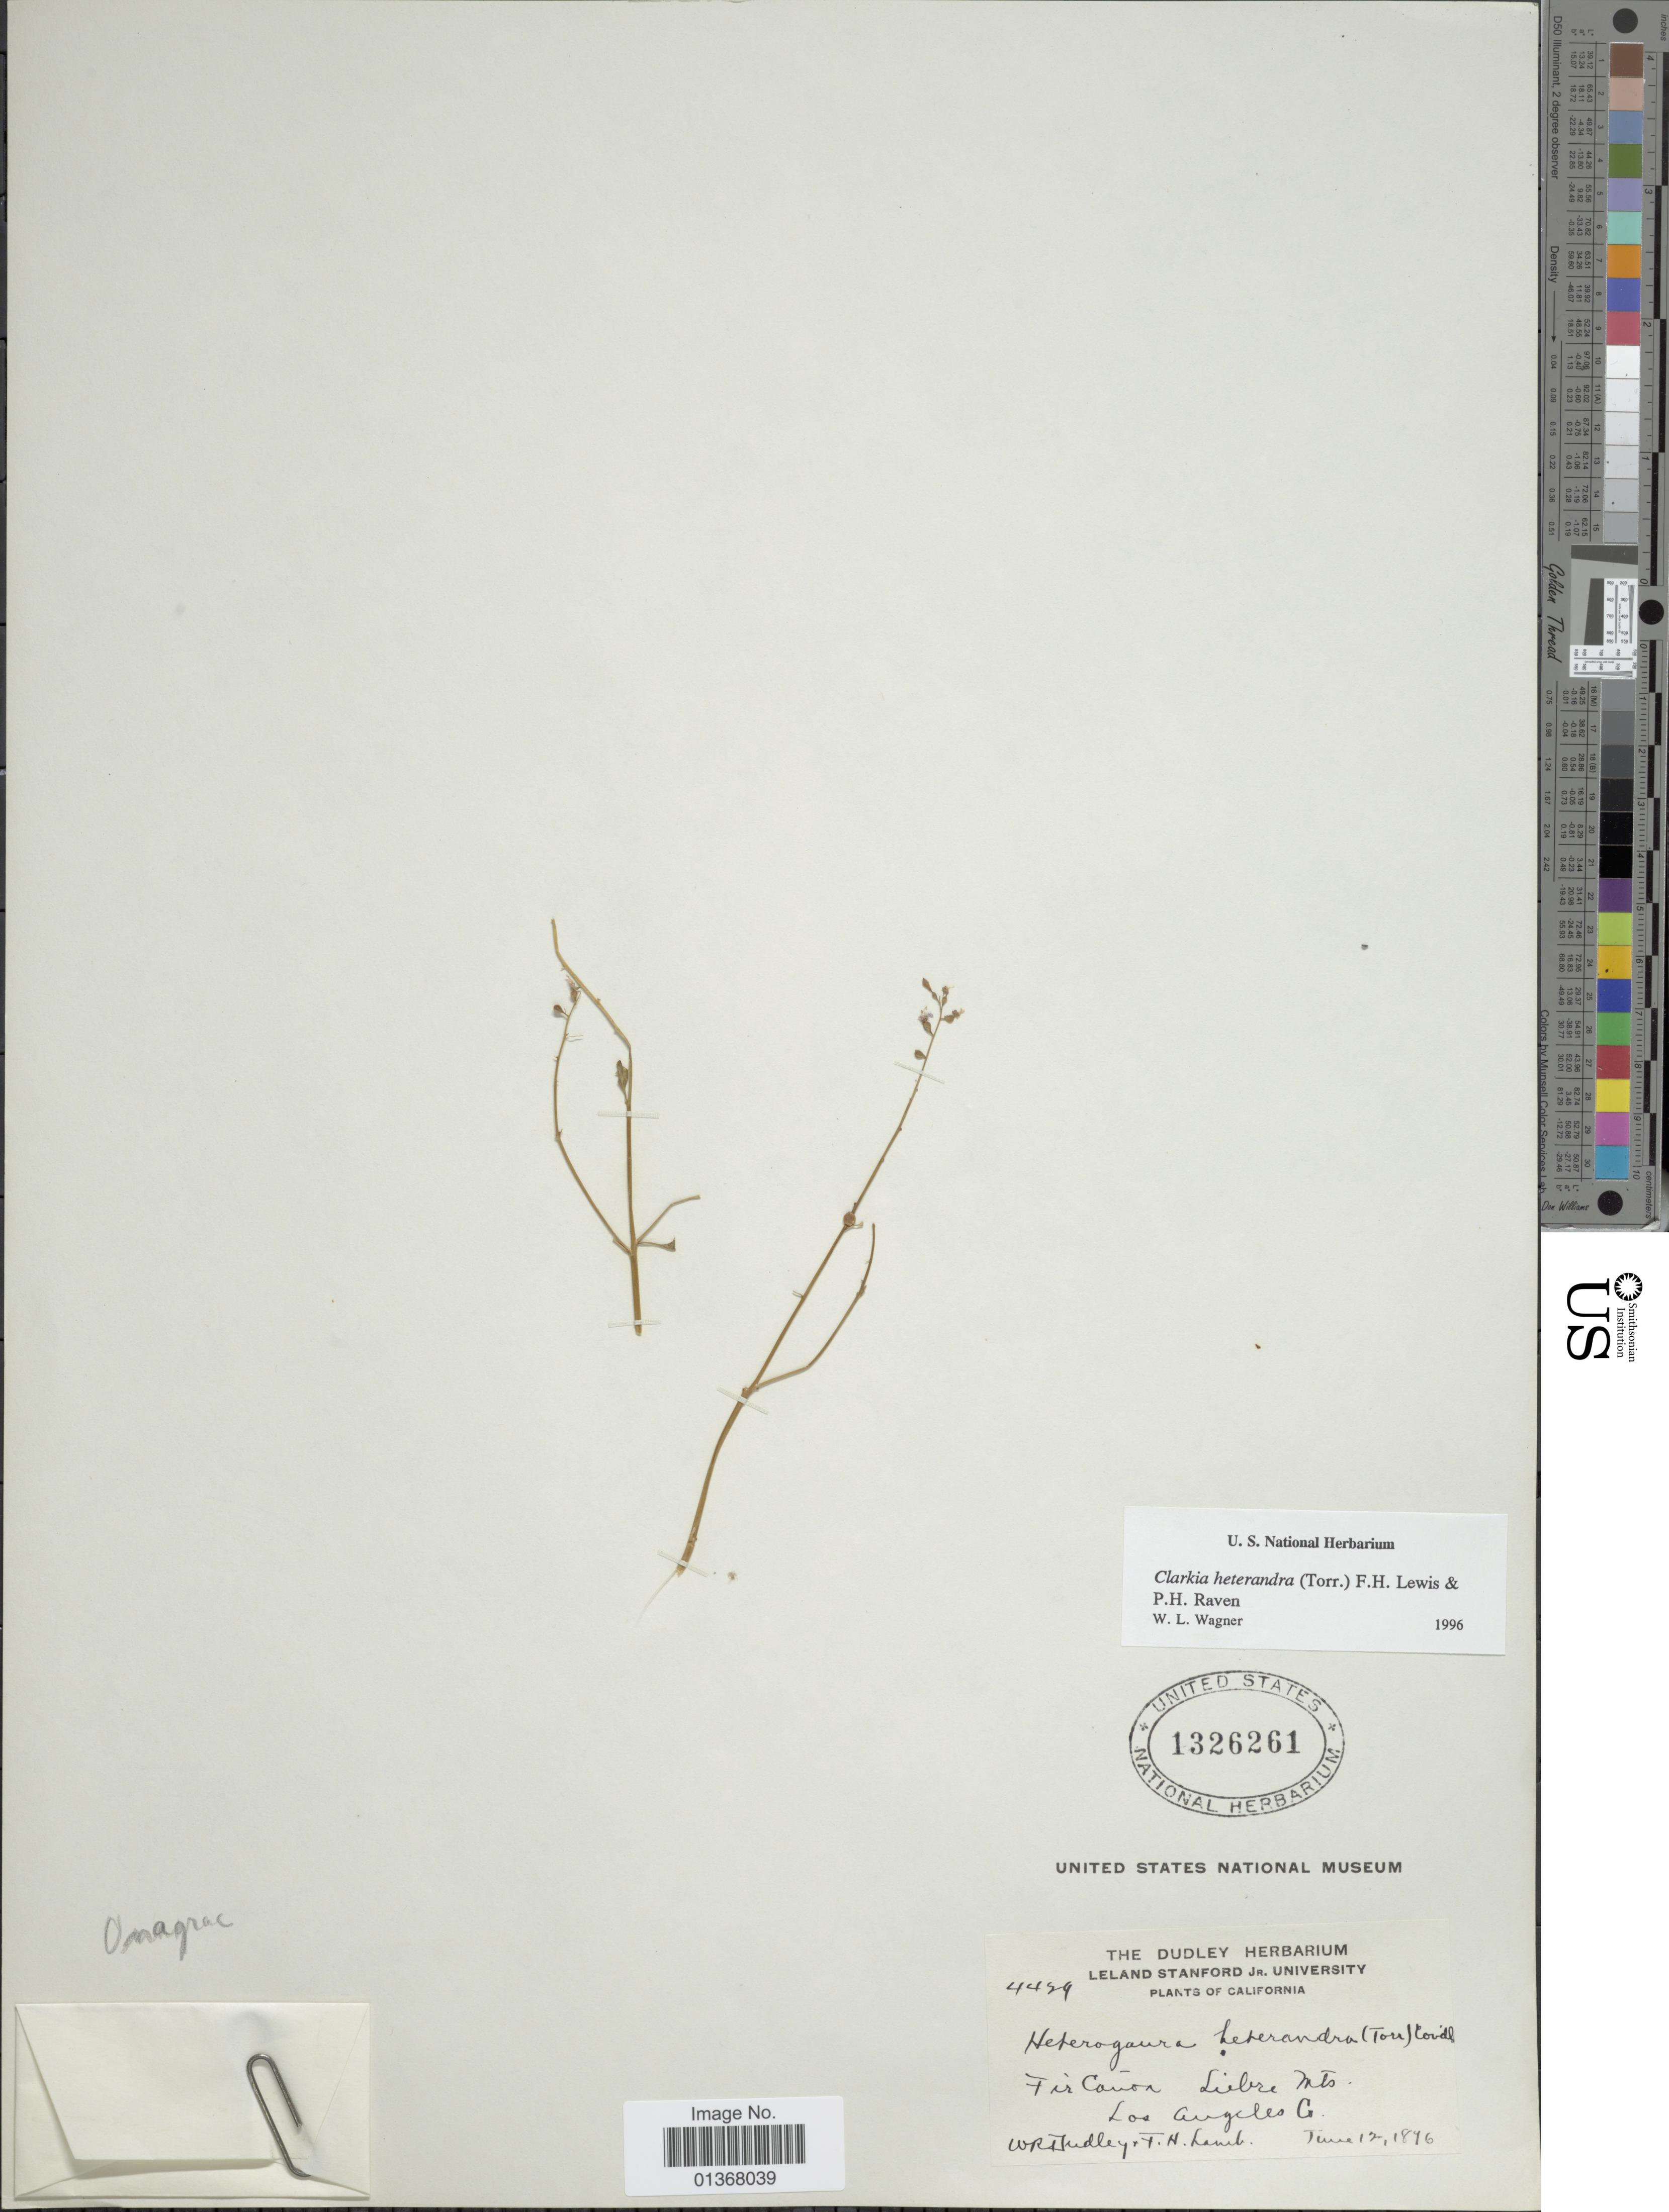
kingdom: Plantae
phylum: Tracheophyta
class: Magnoliopsida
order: Myrtales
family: Onagraceae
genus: Clarkia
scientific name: Clarkia heterandra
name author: (Torr.) F. H. Lewis & P.H. Raven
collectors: W. Dudley & F. H. Lamb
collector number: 4459*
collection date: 1876-06-12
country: United States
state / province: California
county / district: Los Angeles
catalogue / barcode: US 1326261